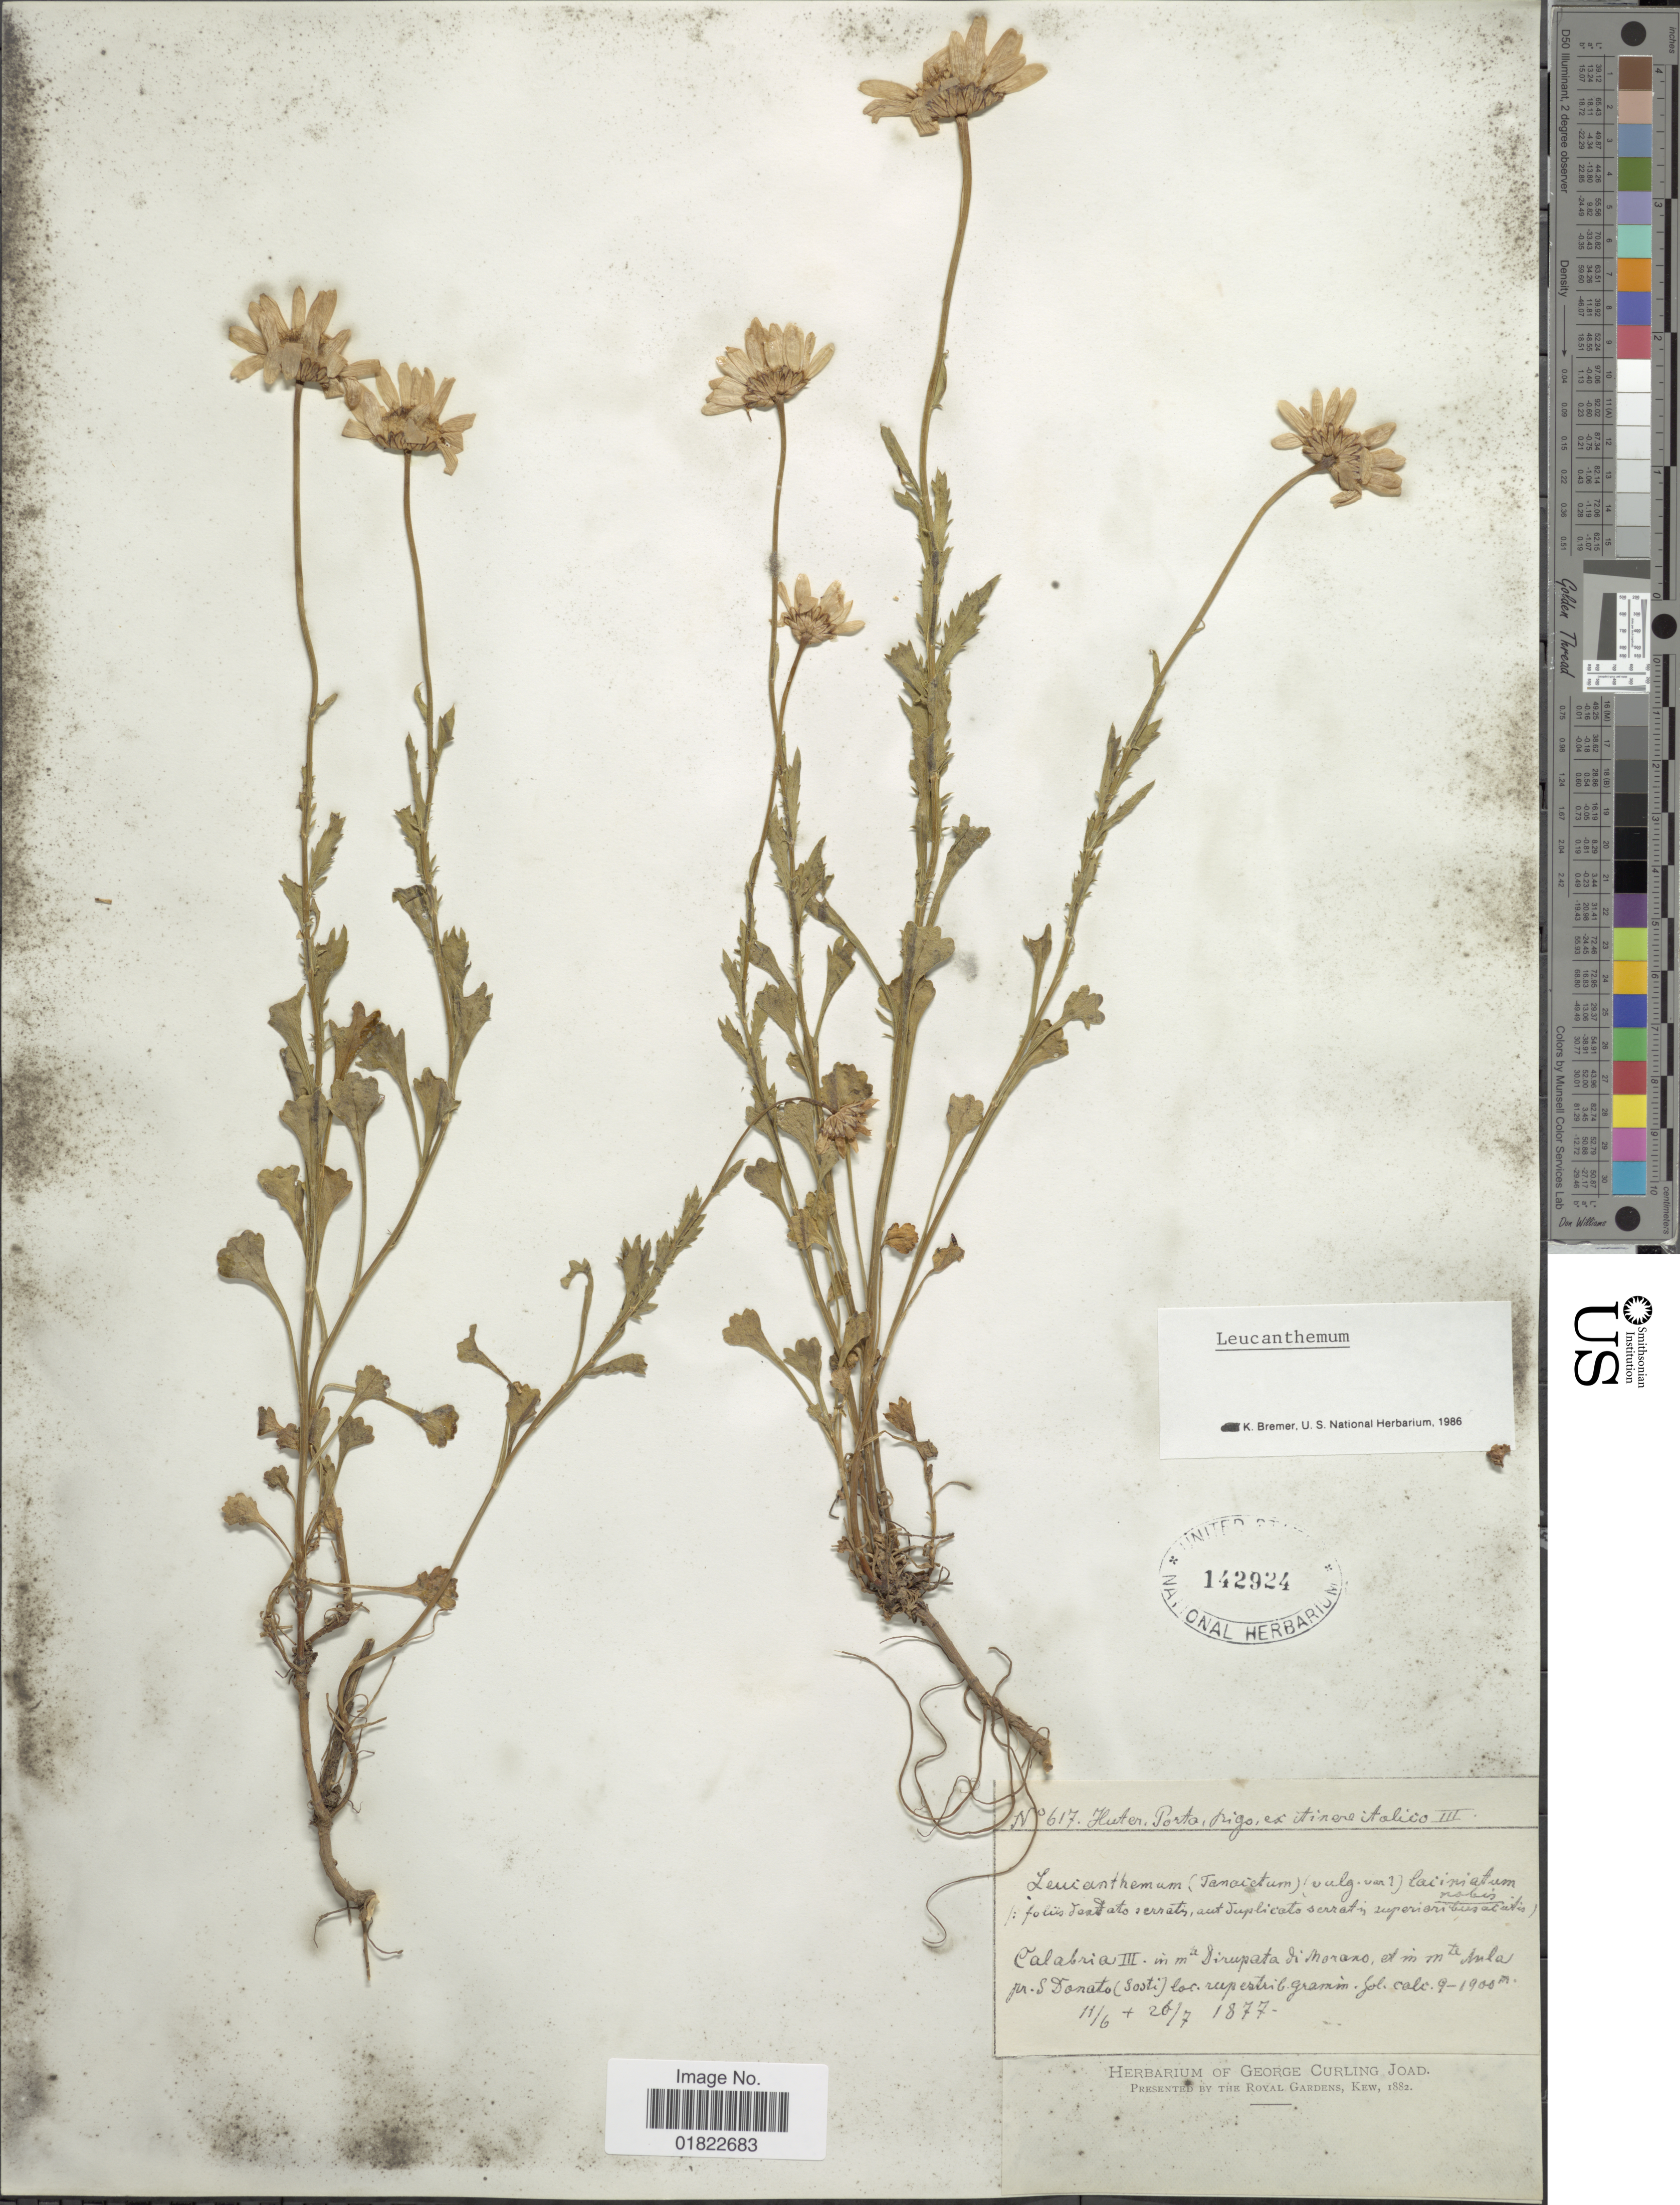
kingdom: Plantae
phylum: Tracheophyta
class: Magnoliopsida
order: Asterales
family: Asteraceae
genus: Leucanthemum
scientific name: Leucanthemum laciniatum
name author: Huter ex & Rigo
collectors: -. Huter, P. Porta & -- Rigo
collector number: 617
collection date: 1877-06-11/1877-07-26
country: Italy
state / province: Calabria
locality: Calabria III, in mte Sirupata di Morano, et in mte Aula pr. S. Donato (Sosti). Ruperstrib. gramin. [interpreted]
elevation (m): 900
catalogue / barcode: US 142924